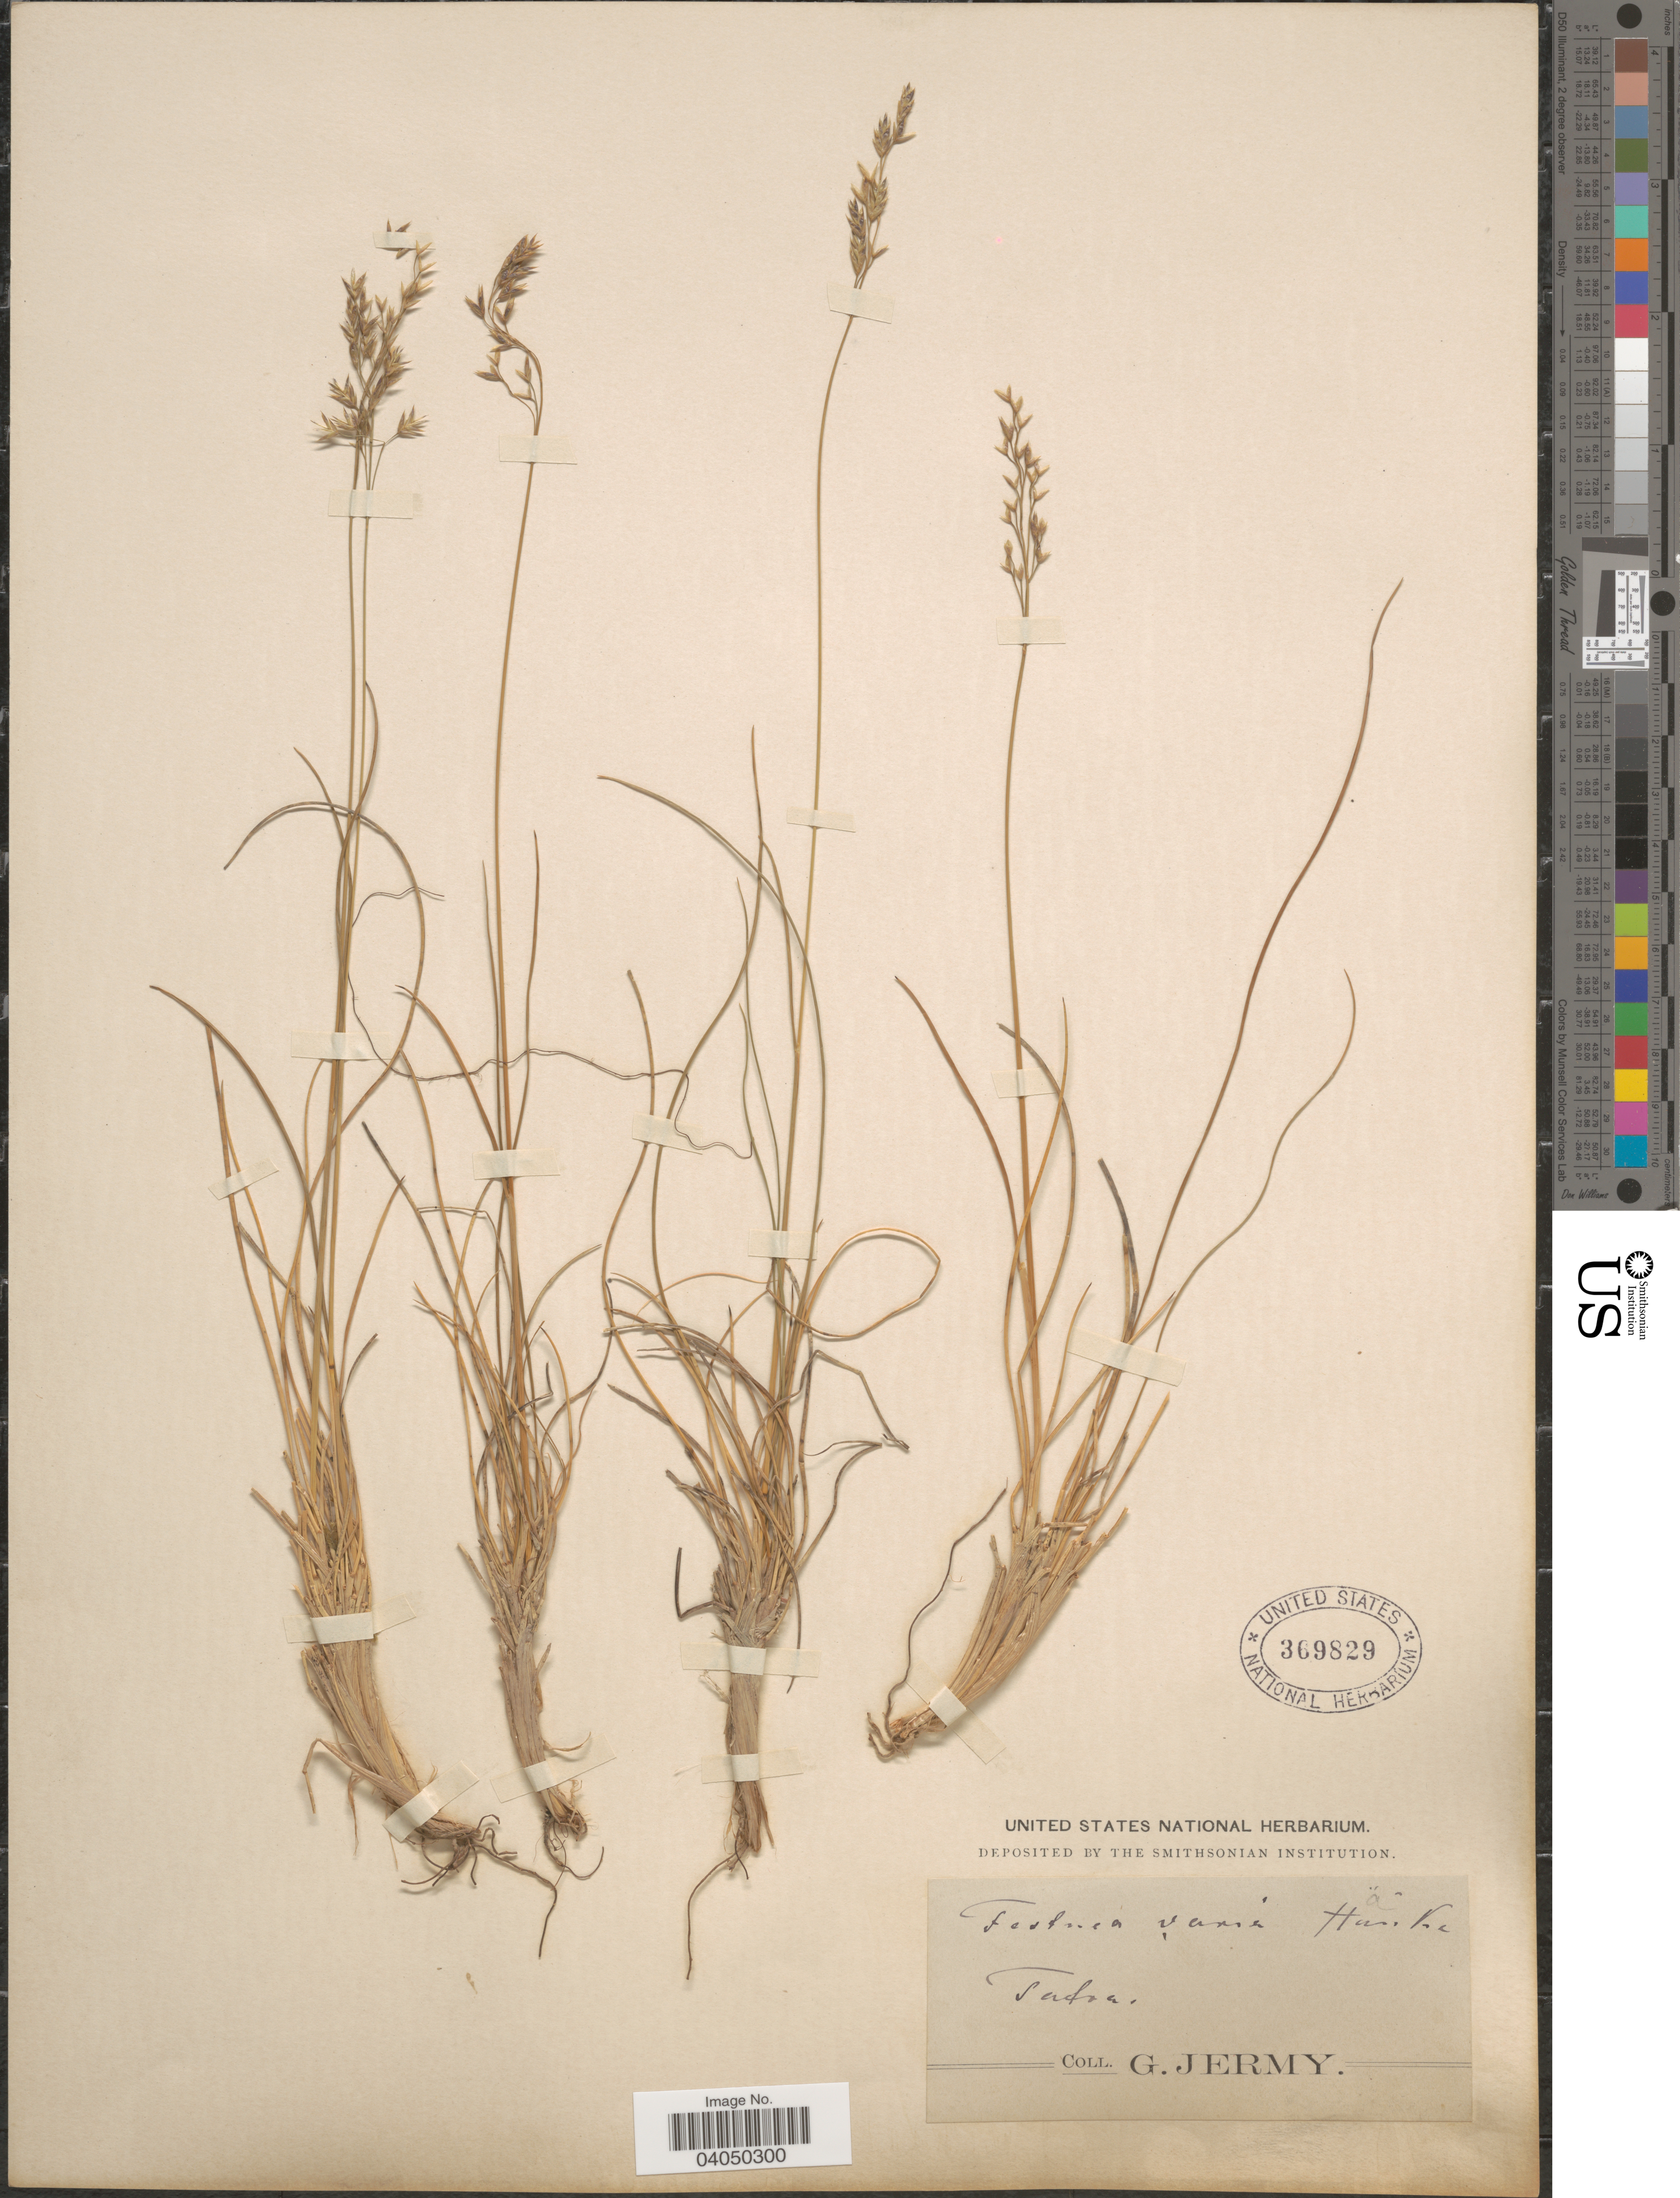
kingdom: Plantae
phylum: Tracheophyta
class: Liliopsida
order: Poales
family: Poaceae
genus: Festuca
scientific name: Festuca varia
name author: Haenke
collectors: G. Jermy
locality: Tatra.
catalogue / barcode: US 369829